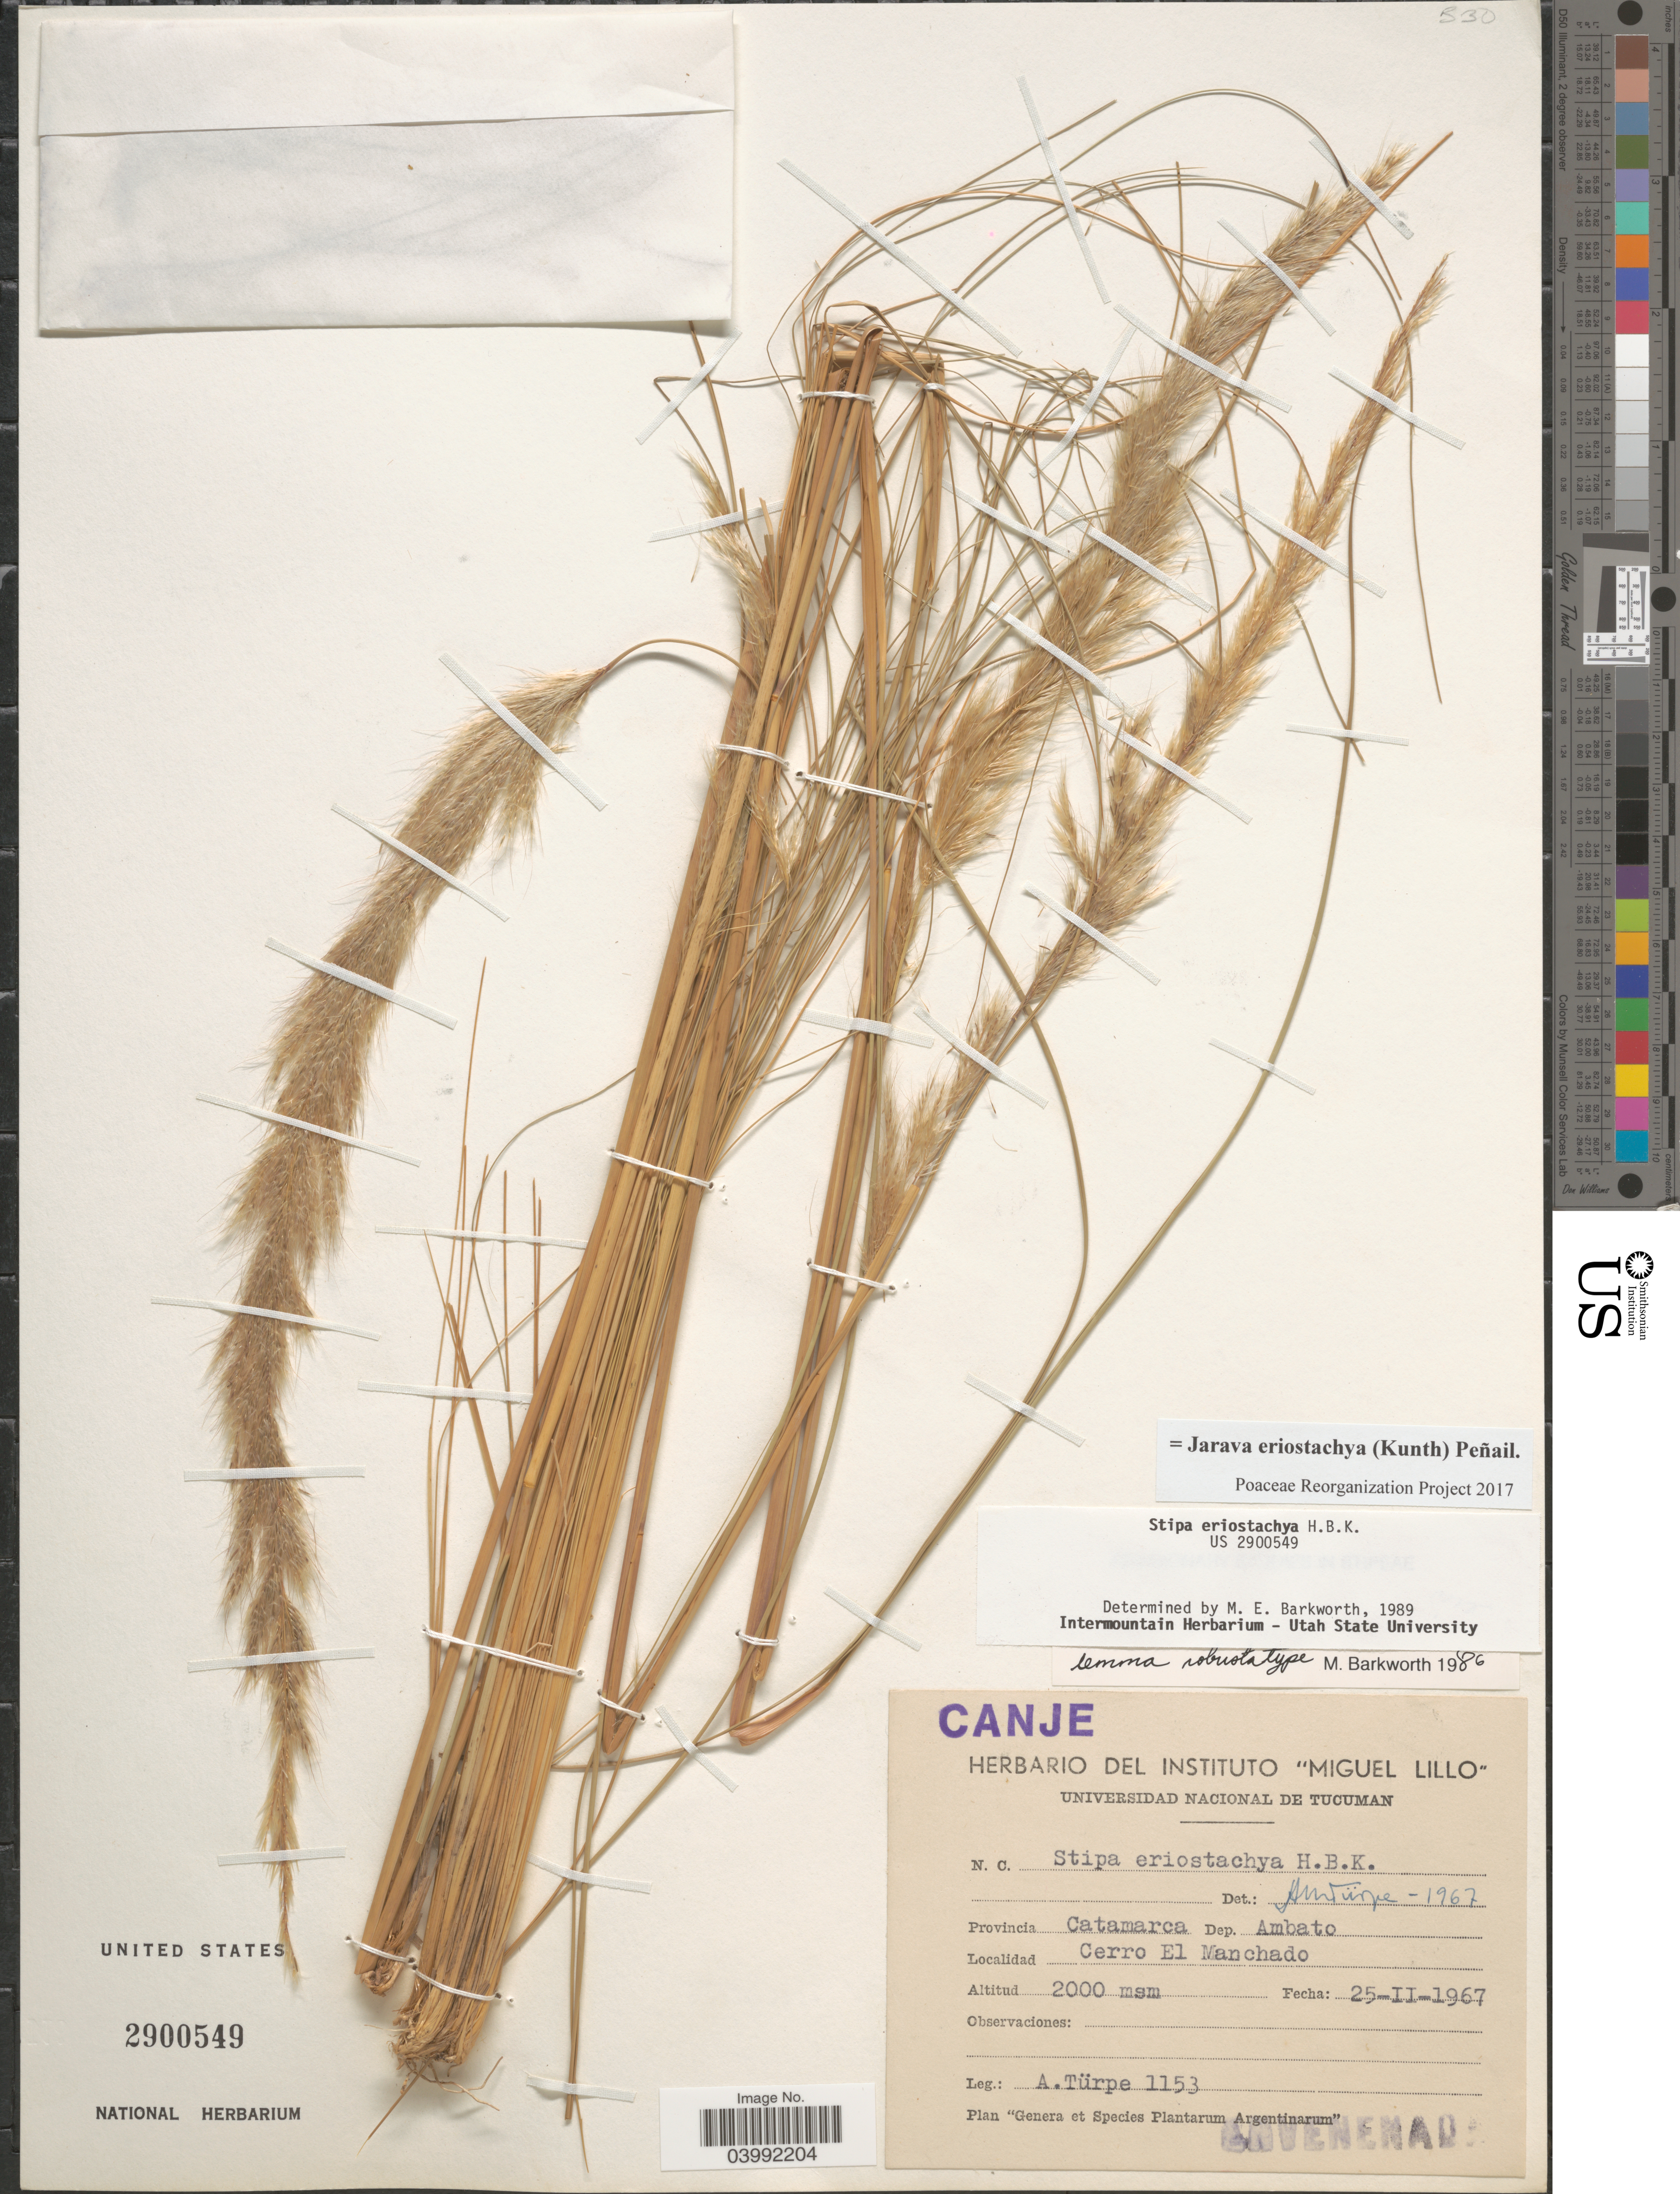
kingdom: Plantae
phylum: Tracheophyta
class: Liliopsida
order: Poales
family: Poaceae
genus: Jarava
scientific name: Jarava eriostachya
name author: (Kunth) Peñail.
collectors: A. Turpe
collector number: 1153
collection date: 1967-02-25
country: Argentina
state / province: Catamarca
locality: Dep. Ambato. Cerro El Manchado.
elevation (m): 2000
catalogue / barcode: US 2900549